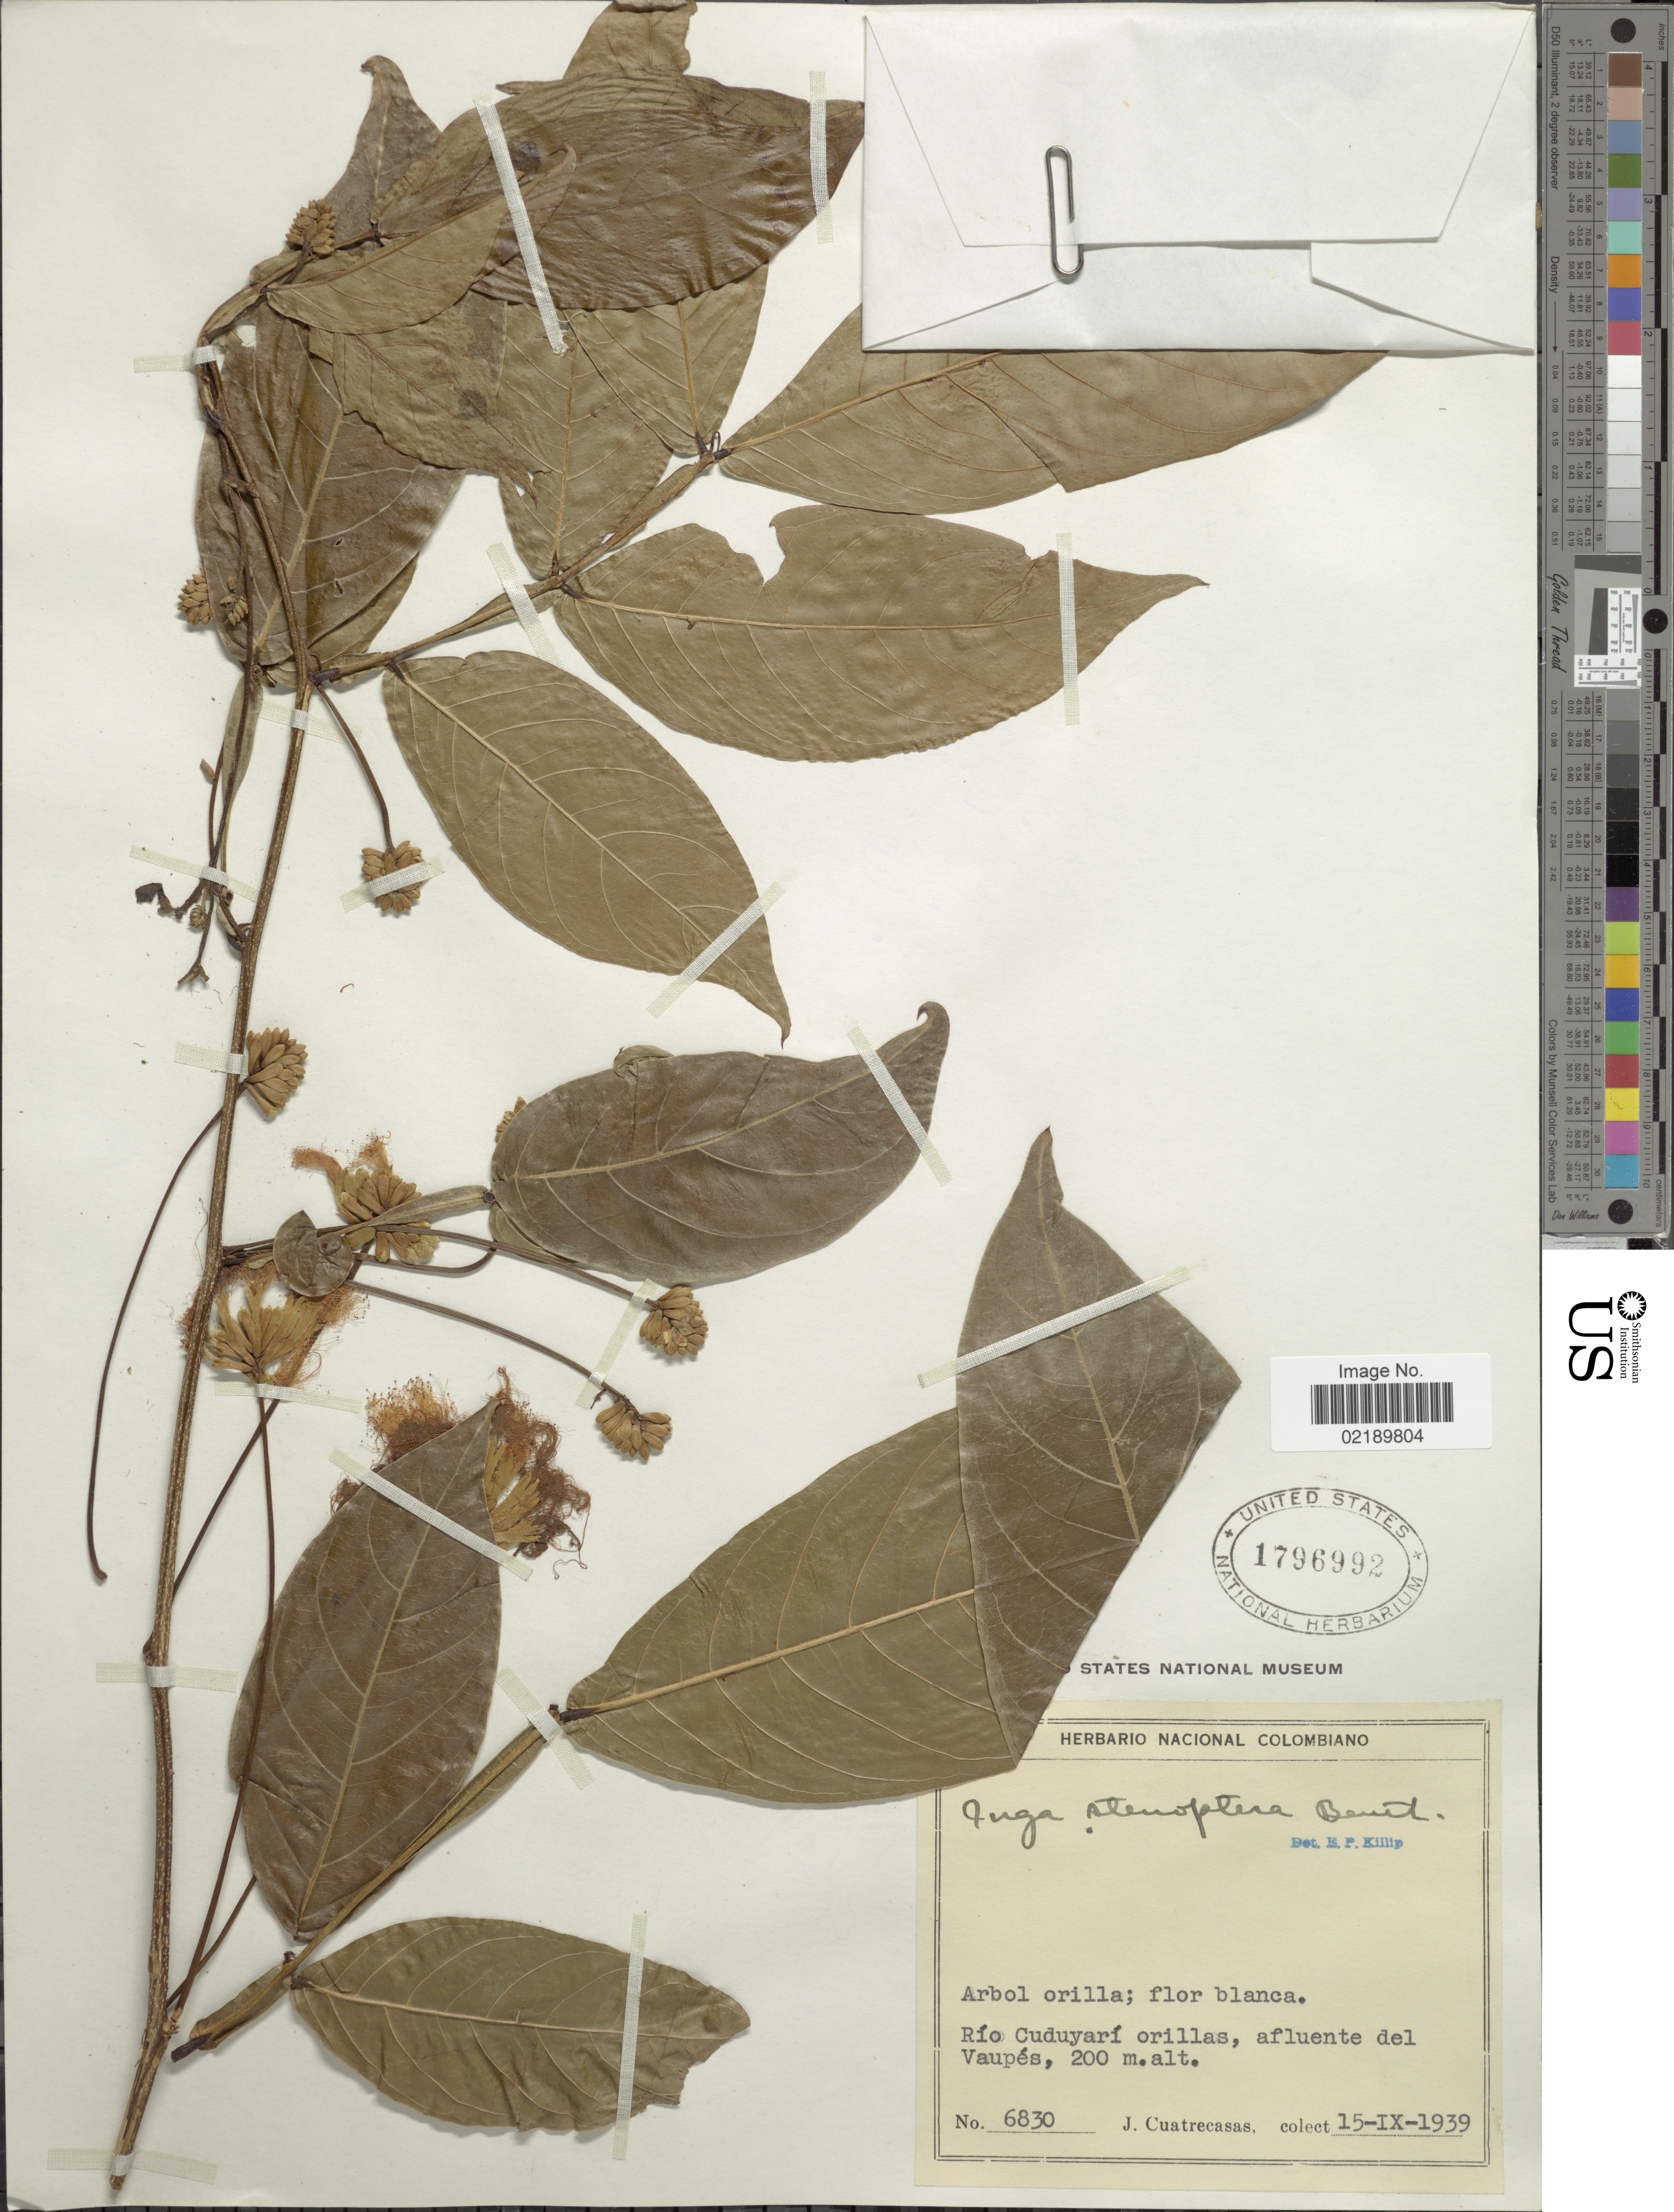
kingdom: Plantae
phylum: Tracheophyta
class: Magnoliopsida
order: Fabales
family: Fabaceae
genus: Inga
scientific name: Inga stenoptera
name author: Benth.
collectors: J. Cuatrecasas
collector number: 6830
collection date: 1939-09-15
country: Colombia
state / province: Vaupés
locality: Río Cuduyarí orillas, afluente del Vaupés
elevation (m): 200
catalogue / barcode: US 1796992